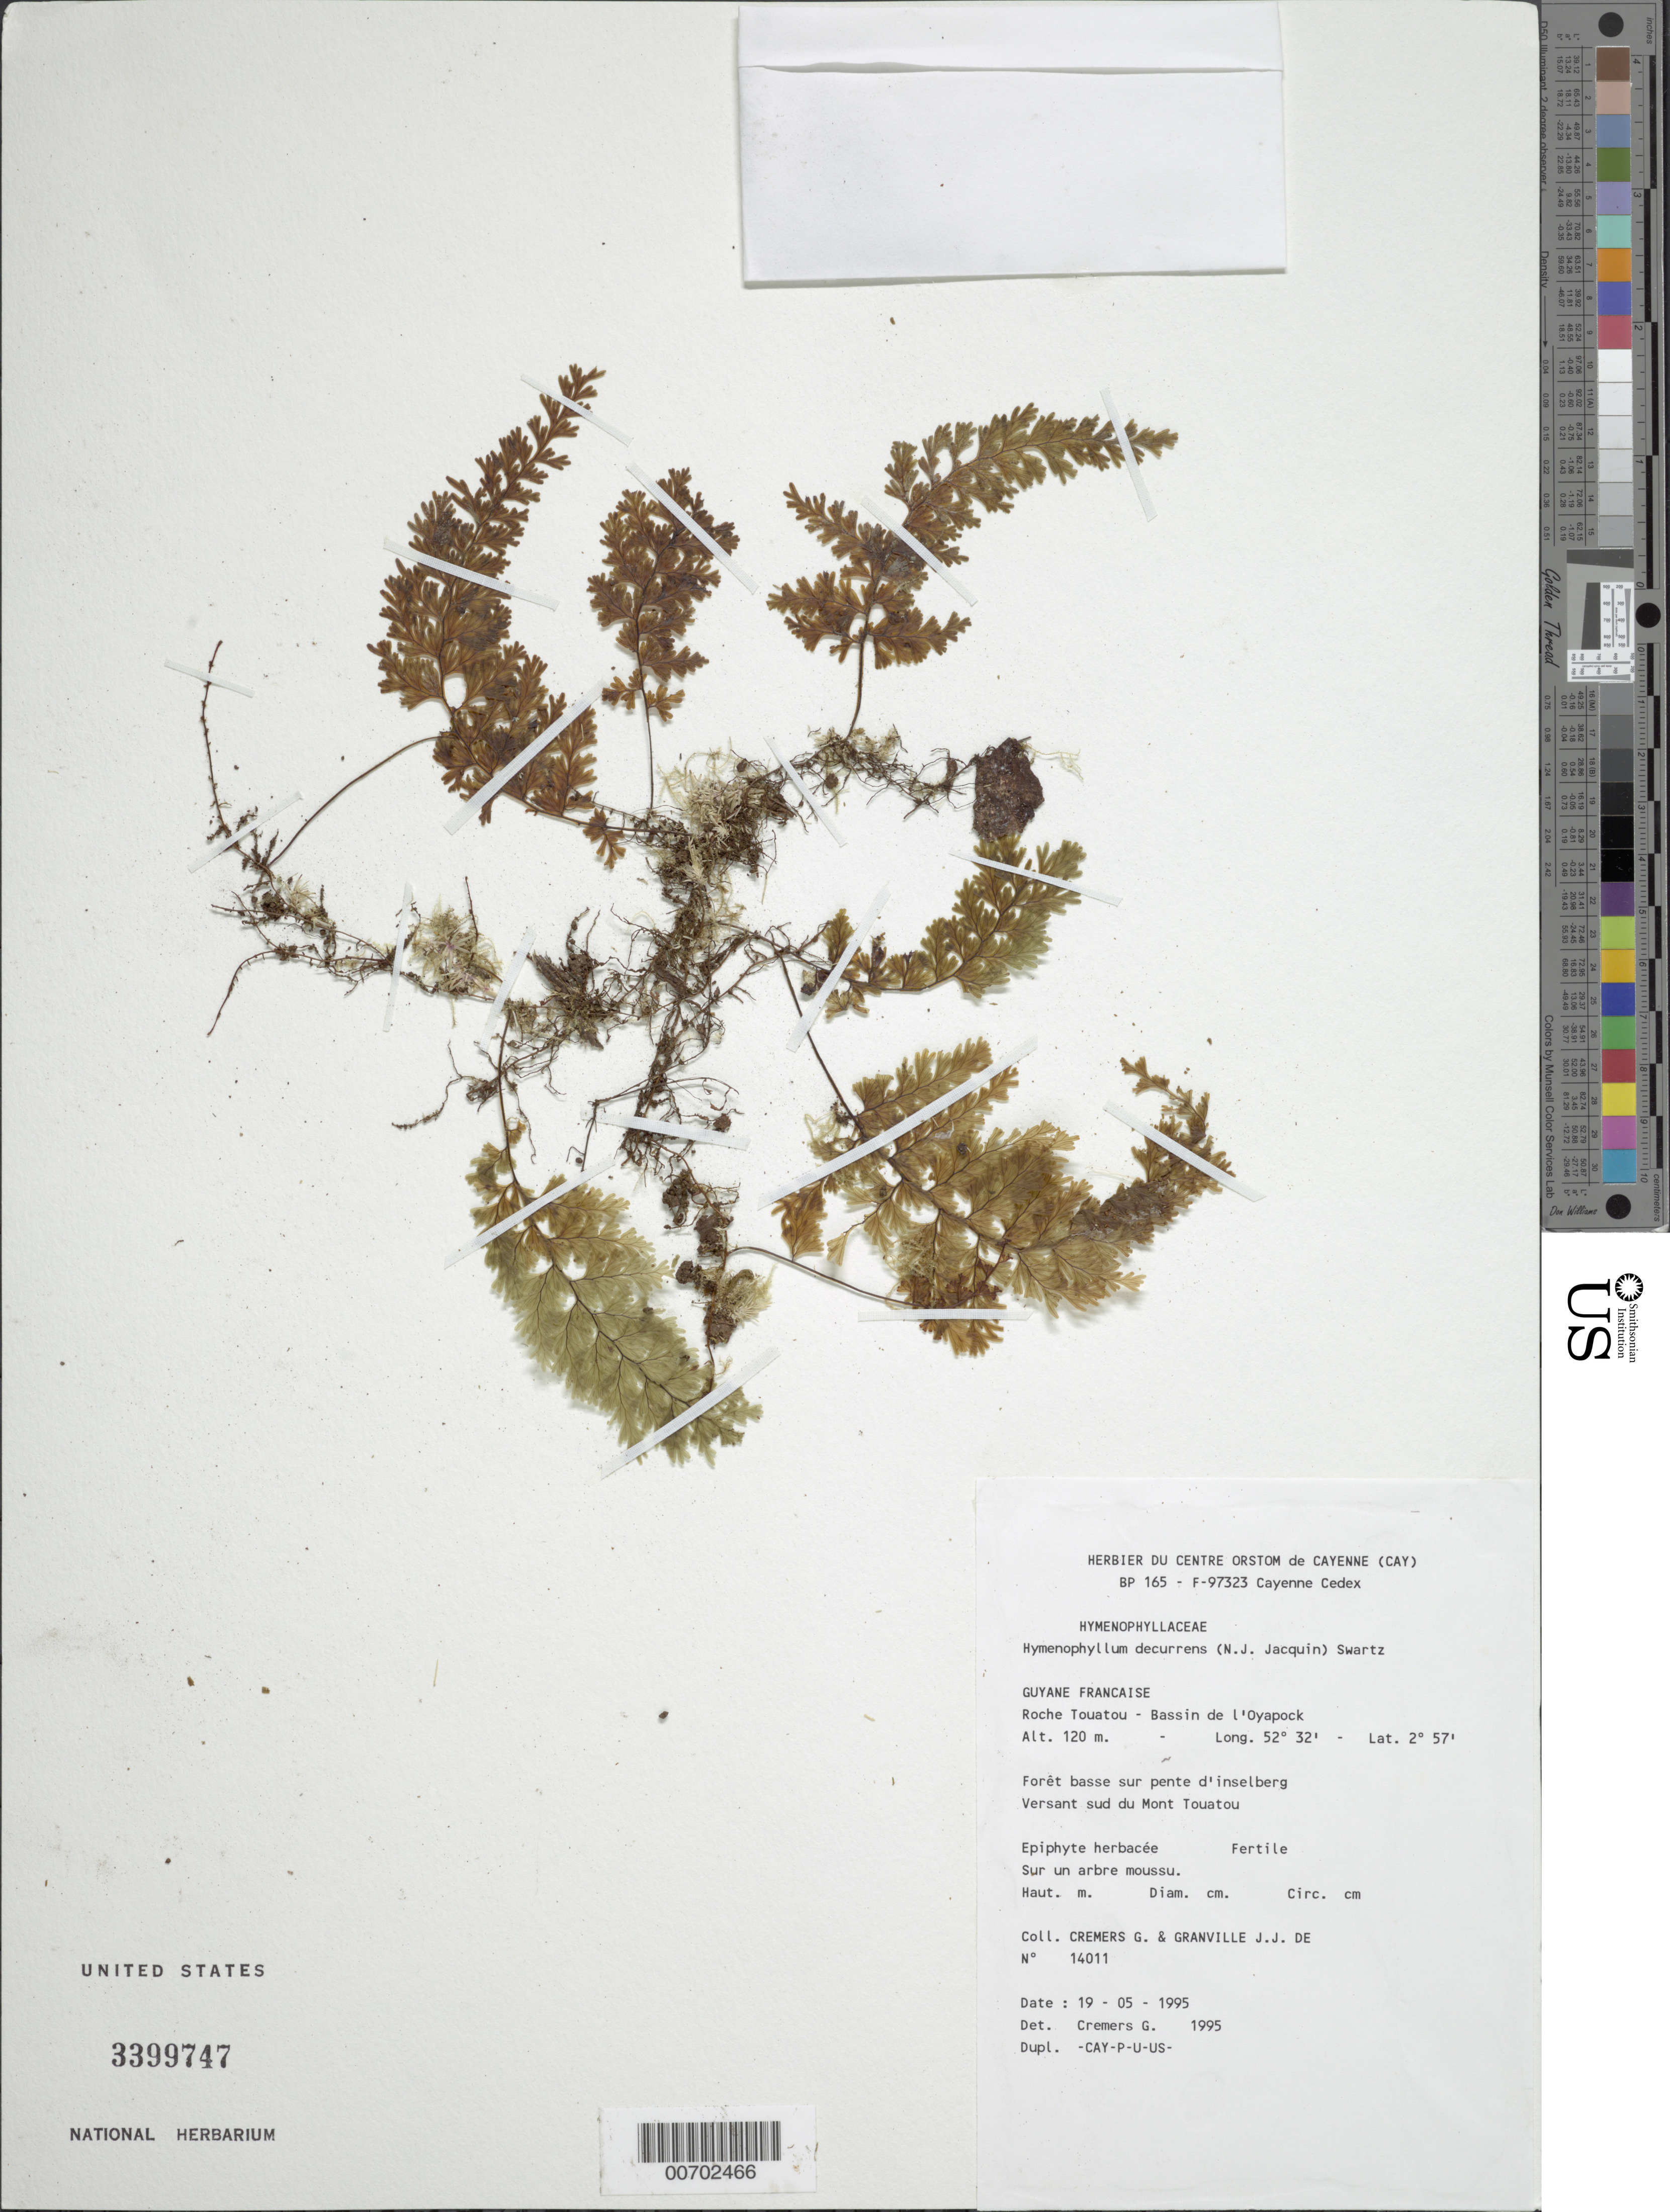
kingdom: Plantae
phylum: Tracheophyta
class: Polypodiopsida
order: Hymenophyllales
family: Hymenophyllaceae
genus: Hymenophyllum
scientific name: Hymenophyllum decurrens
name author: (Jacq.) Sw.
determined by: Cremers, Georges A.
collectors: G. Cremers & J.-J. de Granville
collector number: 14011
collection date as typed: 19-May-95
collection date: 1995-05-19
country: French Guiana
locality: Roche Touatou, Bassin de l'Oyapock, versant sud du Mont Touatou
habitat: Low slope forest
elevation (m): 120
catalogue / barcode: US 3399747